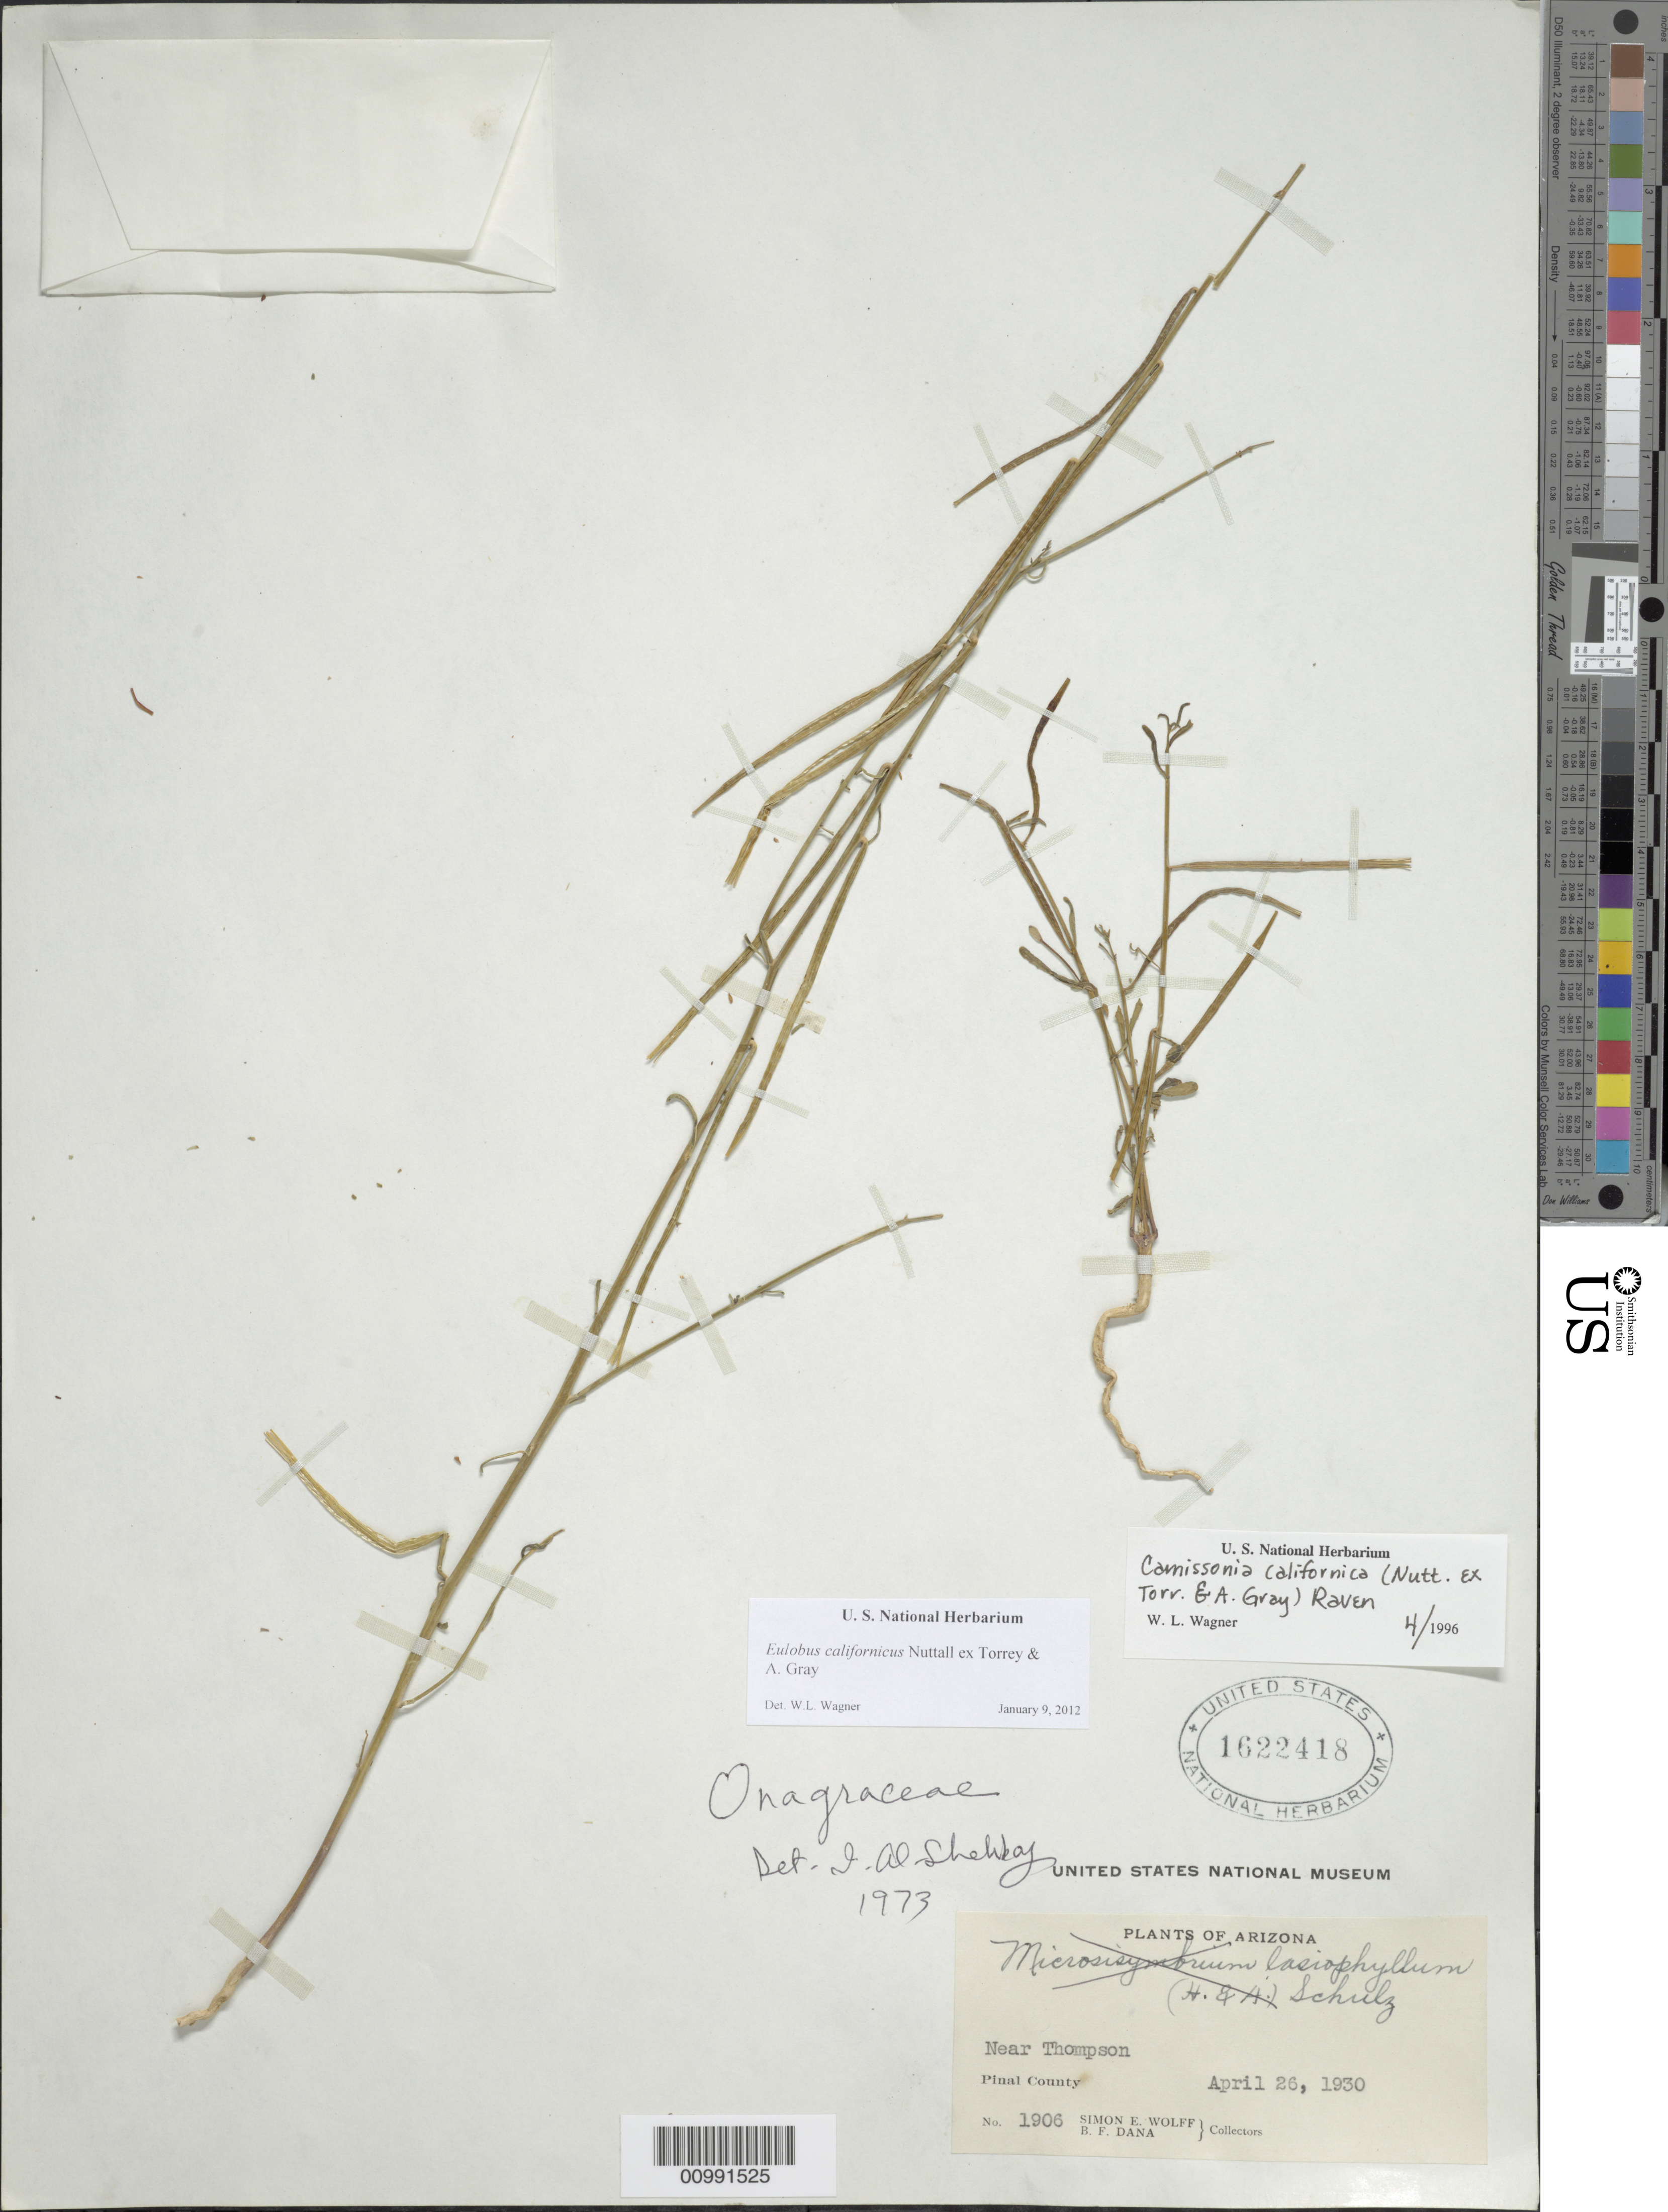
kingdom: Plantae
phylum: Tracheophyta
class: Magnoliopsida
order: Myrtales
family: Onagraceae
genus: Eulobus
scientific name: Eulobus californicus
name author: Nutt. ex Torr. & A. Gray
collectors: S. E. Wolff & B. Dana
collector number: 1906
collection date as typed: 26 Apr 1930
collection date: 1930-04-26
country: United States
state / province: Arizona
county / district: Pinal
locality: Near Thompson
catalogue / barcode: US 1622418